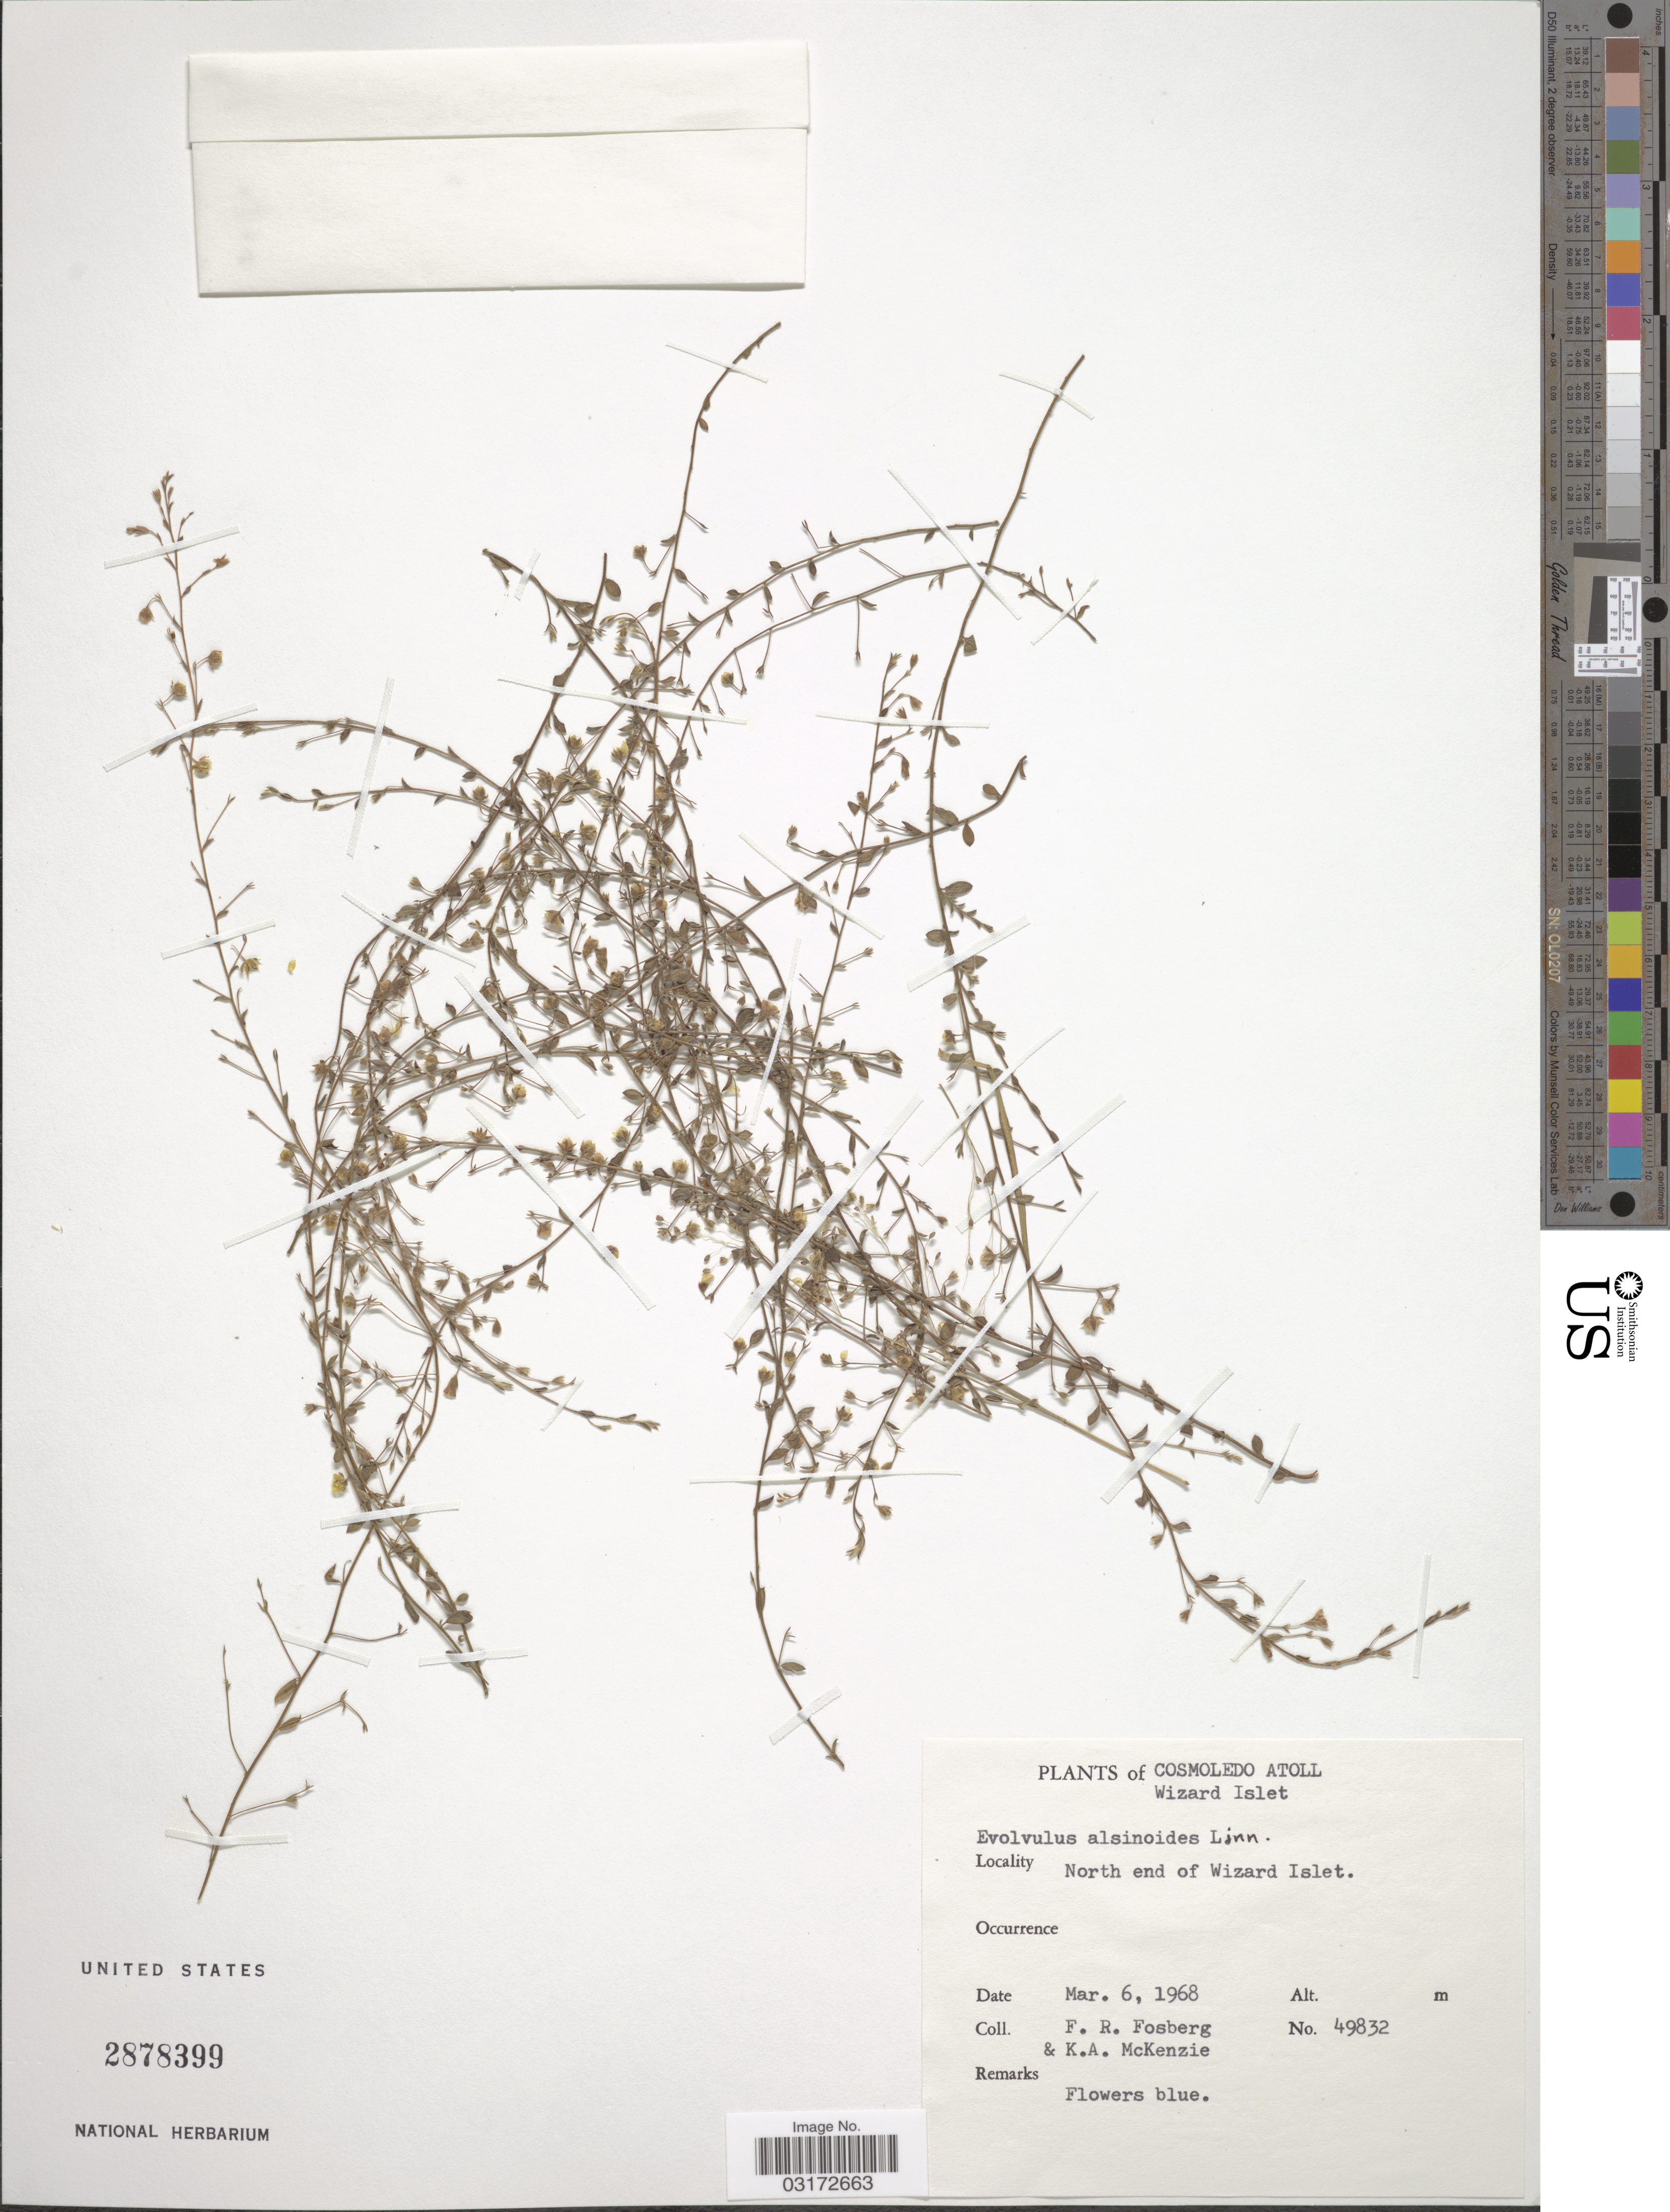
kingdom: Plantae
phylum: Tracheophyta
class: Magnoliopsida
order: Solanales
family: Convolvulaceae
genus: Evolvulus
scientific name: Evolvulus alsinoides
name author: (L.) L.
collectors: F. R. Fosberg & K. McKenzie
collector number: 49832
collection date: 1968-03-06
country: Seychelles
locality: Cosmoledo Atoll. Wizard Islet. North end of Wizard Islet.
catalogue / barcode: US 2878399